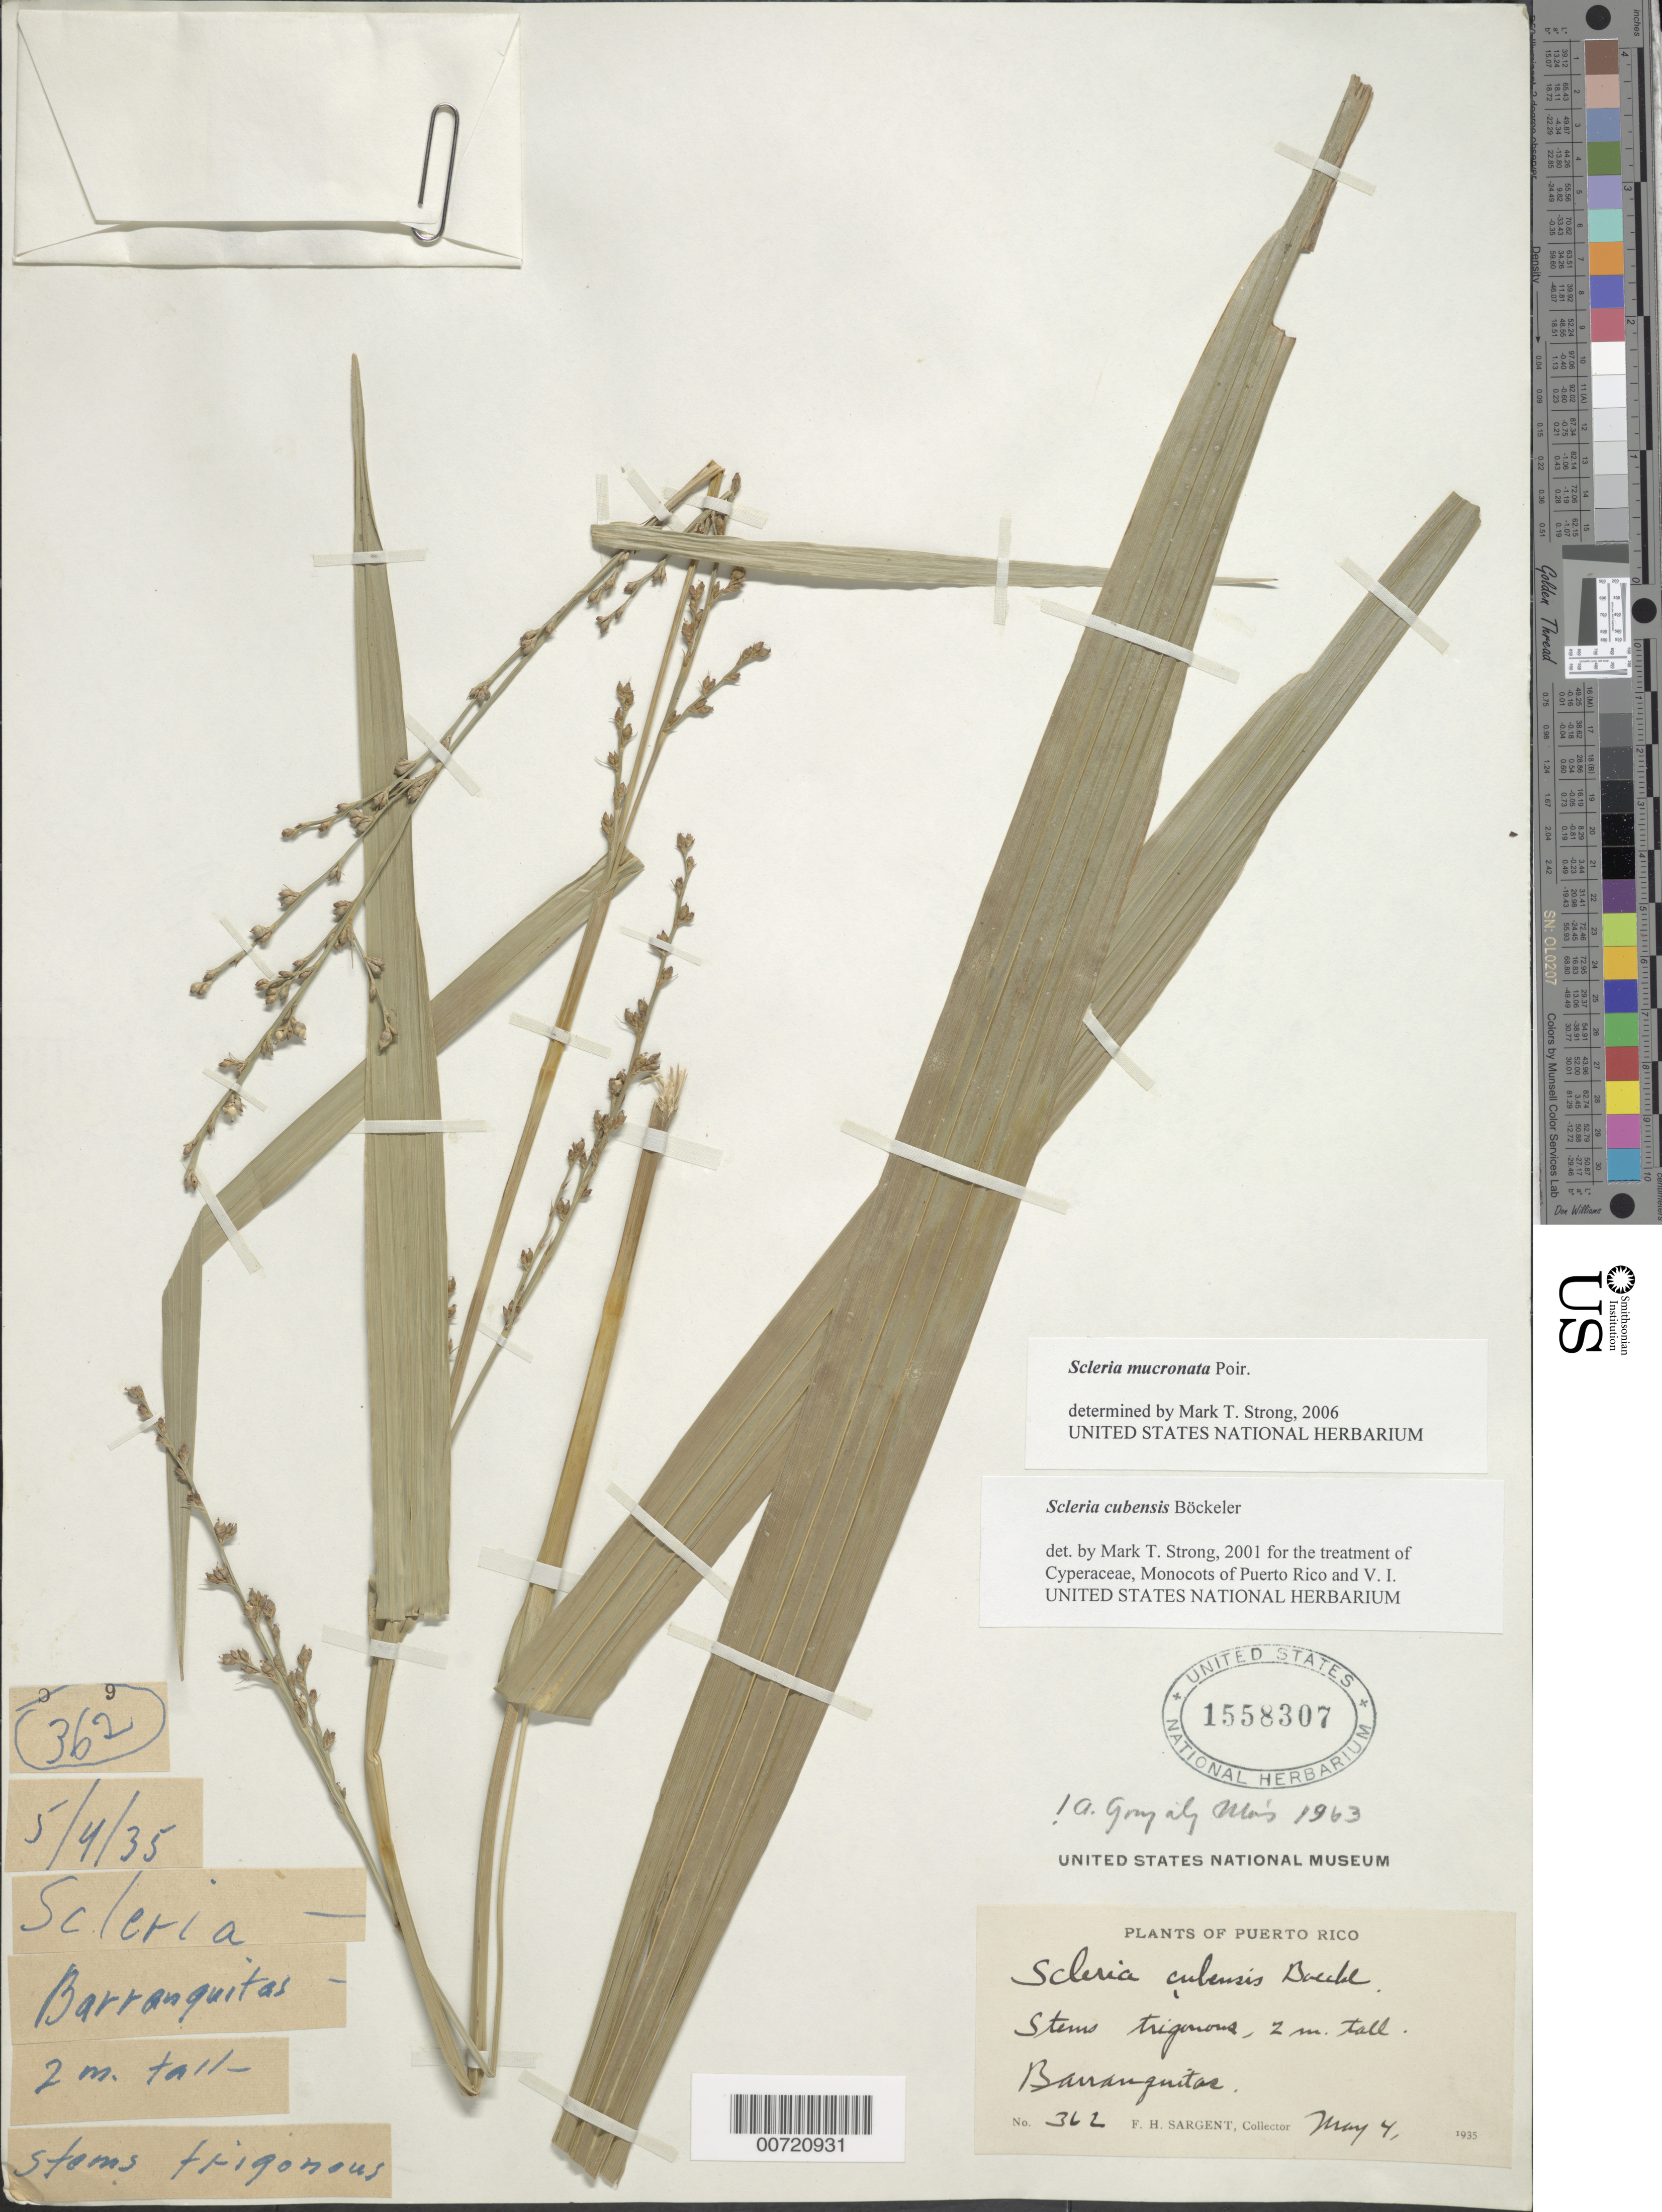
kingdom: Plantae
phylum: Tracheophyta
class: Liliopsida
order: Poales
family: Cyperaceae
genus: Scleria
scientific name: Scleria mucronata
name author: Poir.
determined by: Strong, M. T., (US), Smithsonian Institution - National Museum of Natural History (UNITED STATES)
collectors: F. H. Sargent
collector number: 362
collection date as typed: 04 May 1935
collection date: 1935-05-04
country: Puerto Rico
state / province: Barranquitas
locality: Barranquitas.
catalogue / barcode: US 1558307